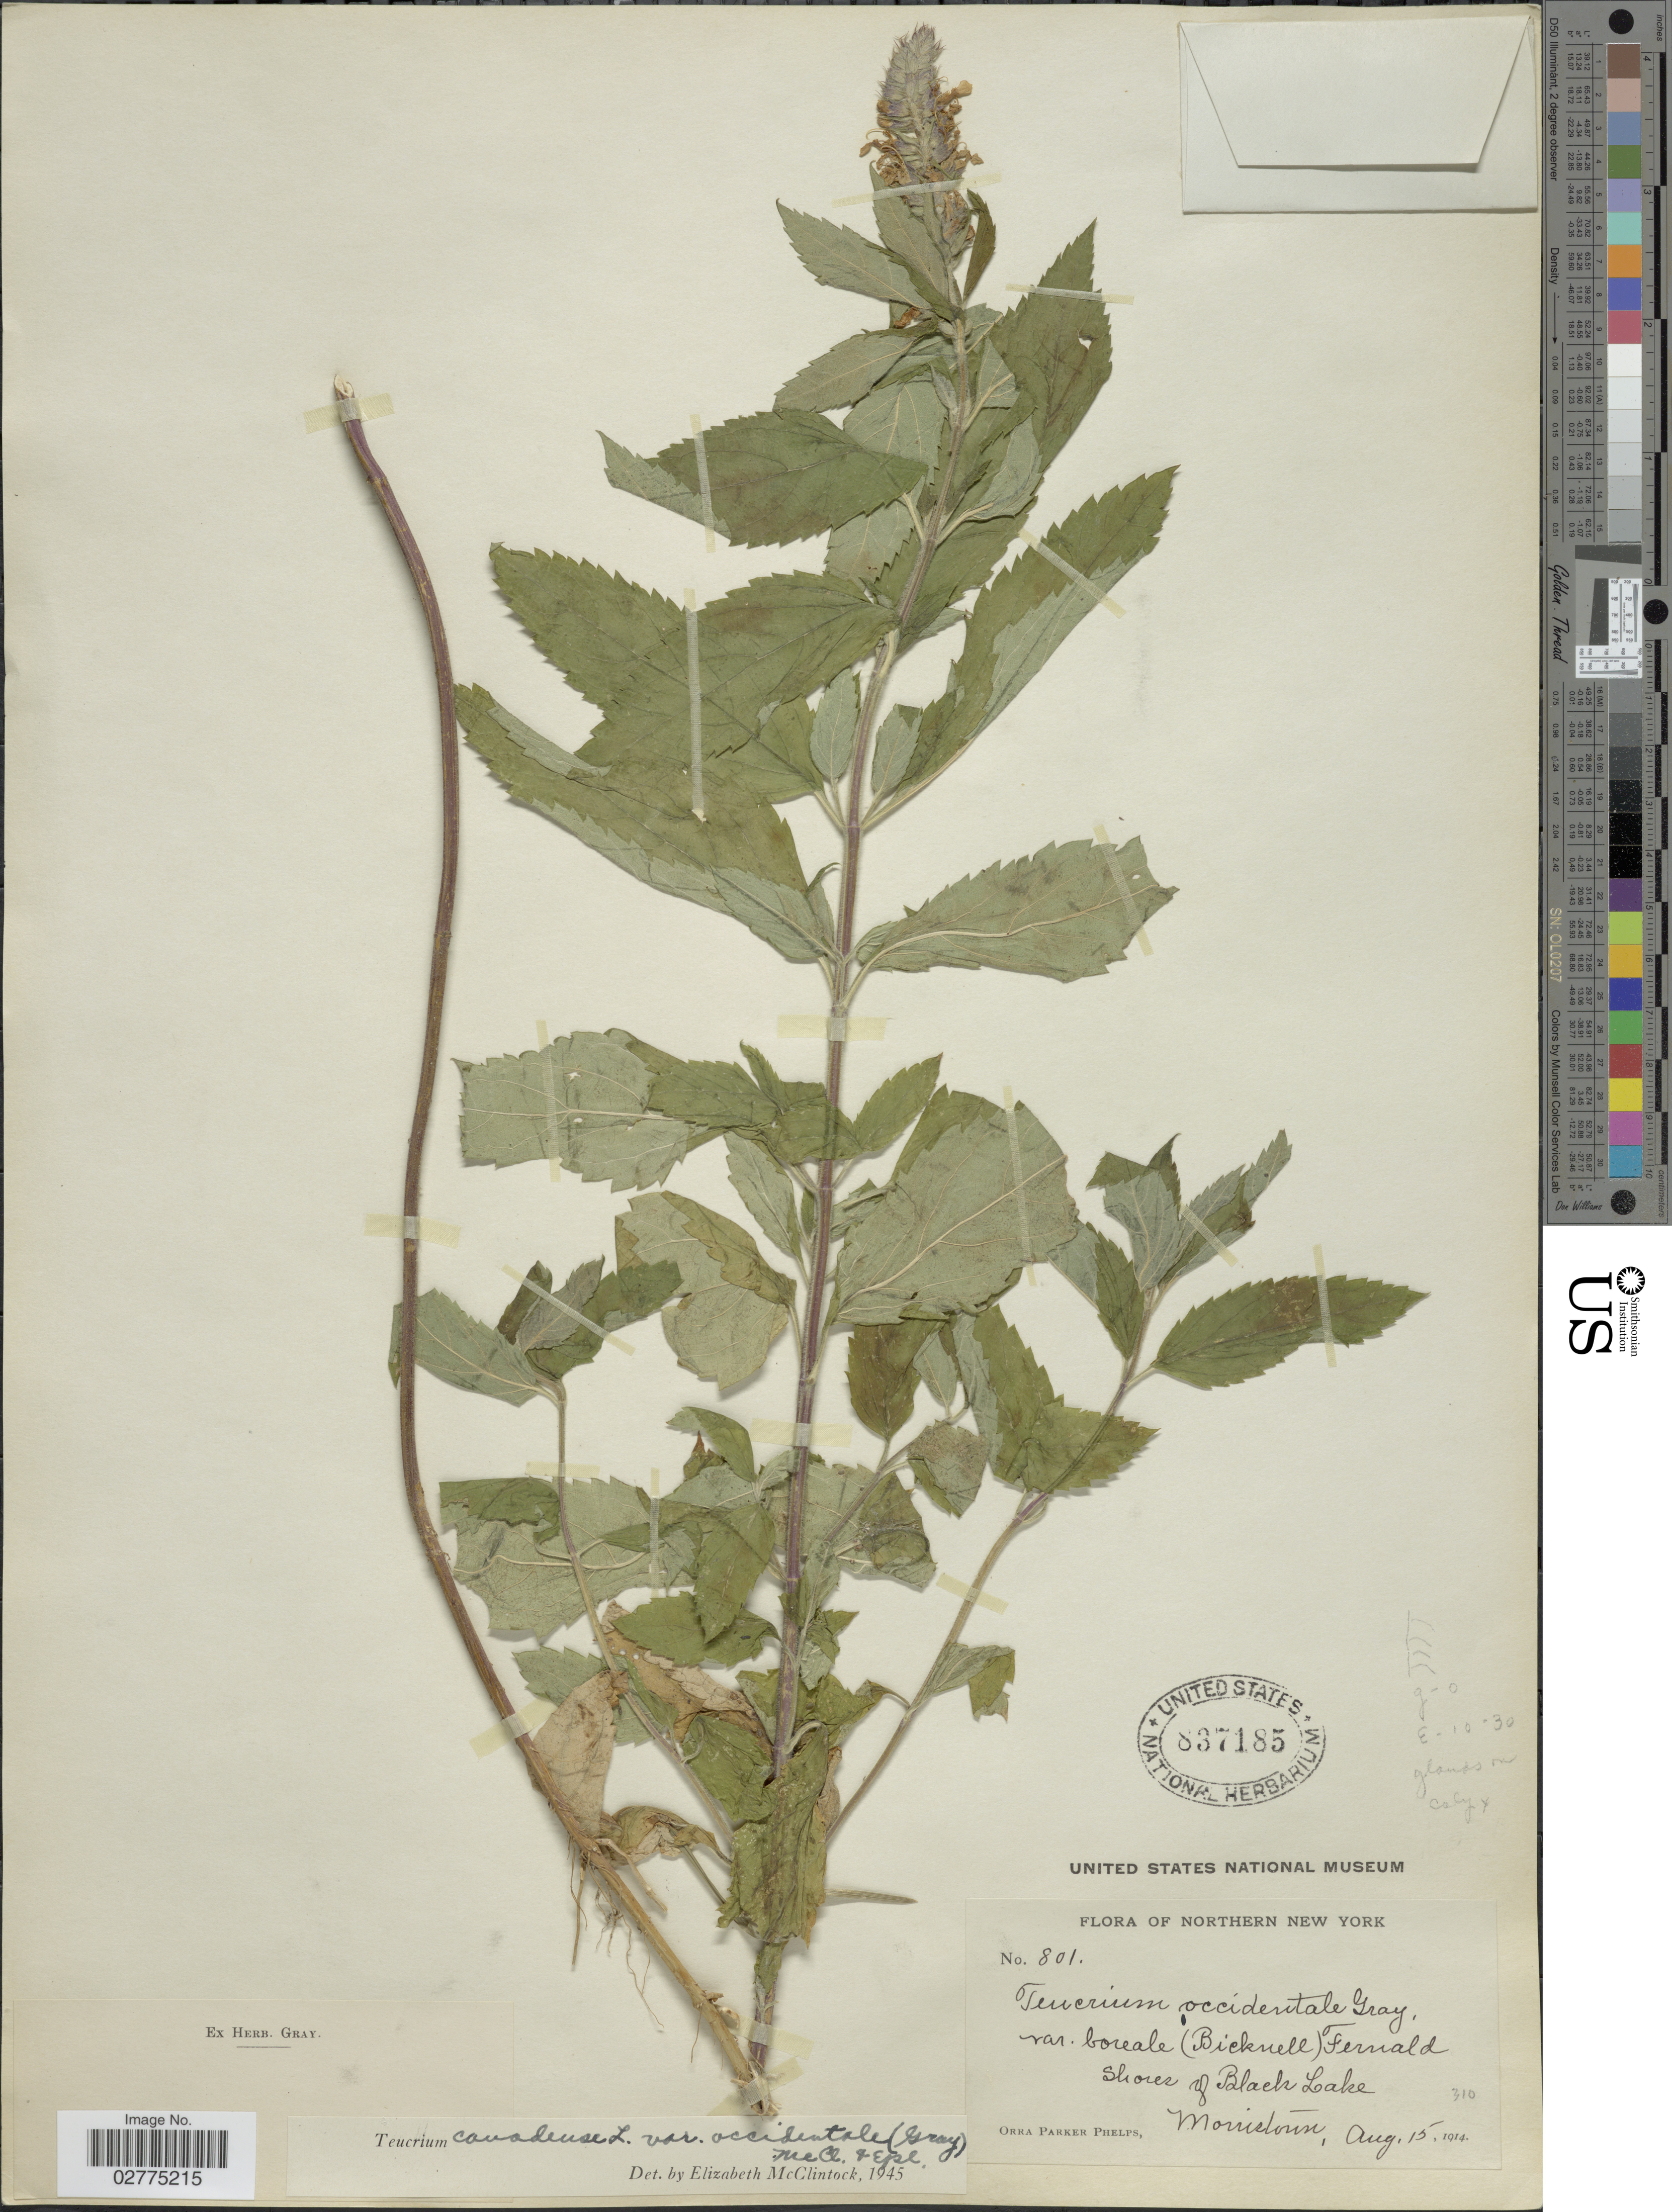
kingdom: Plantae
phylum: Tracheophyta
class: Magnoliopsida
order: Lamiales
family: Lamiaceae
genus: Teucrium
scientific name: Teucrium canadense var. occidentale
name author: (A. Gray) E. M. McClint. & Epling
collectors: O. P. Phelps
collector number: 801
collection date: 1914-08-15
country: United States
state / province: New York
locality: Northern New York, Shores of Black Lake, Morristown.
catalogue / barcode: US 837185